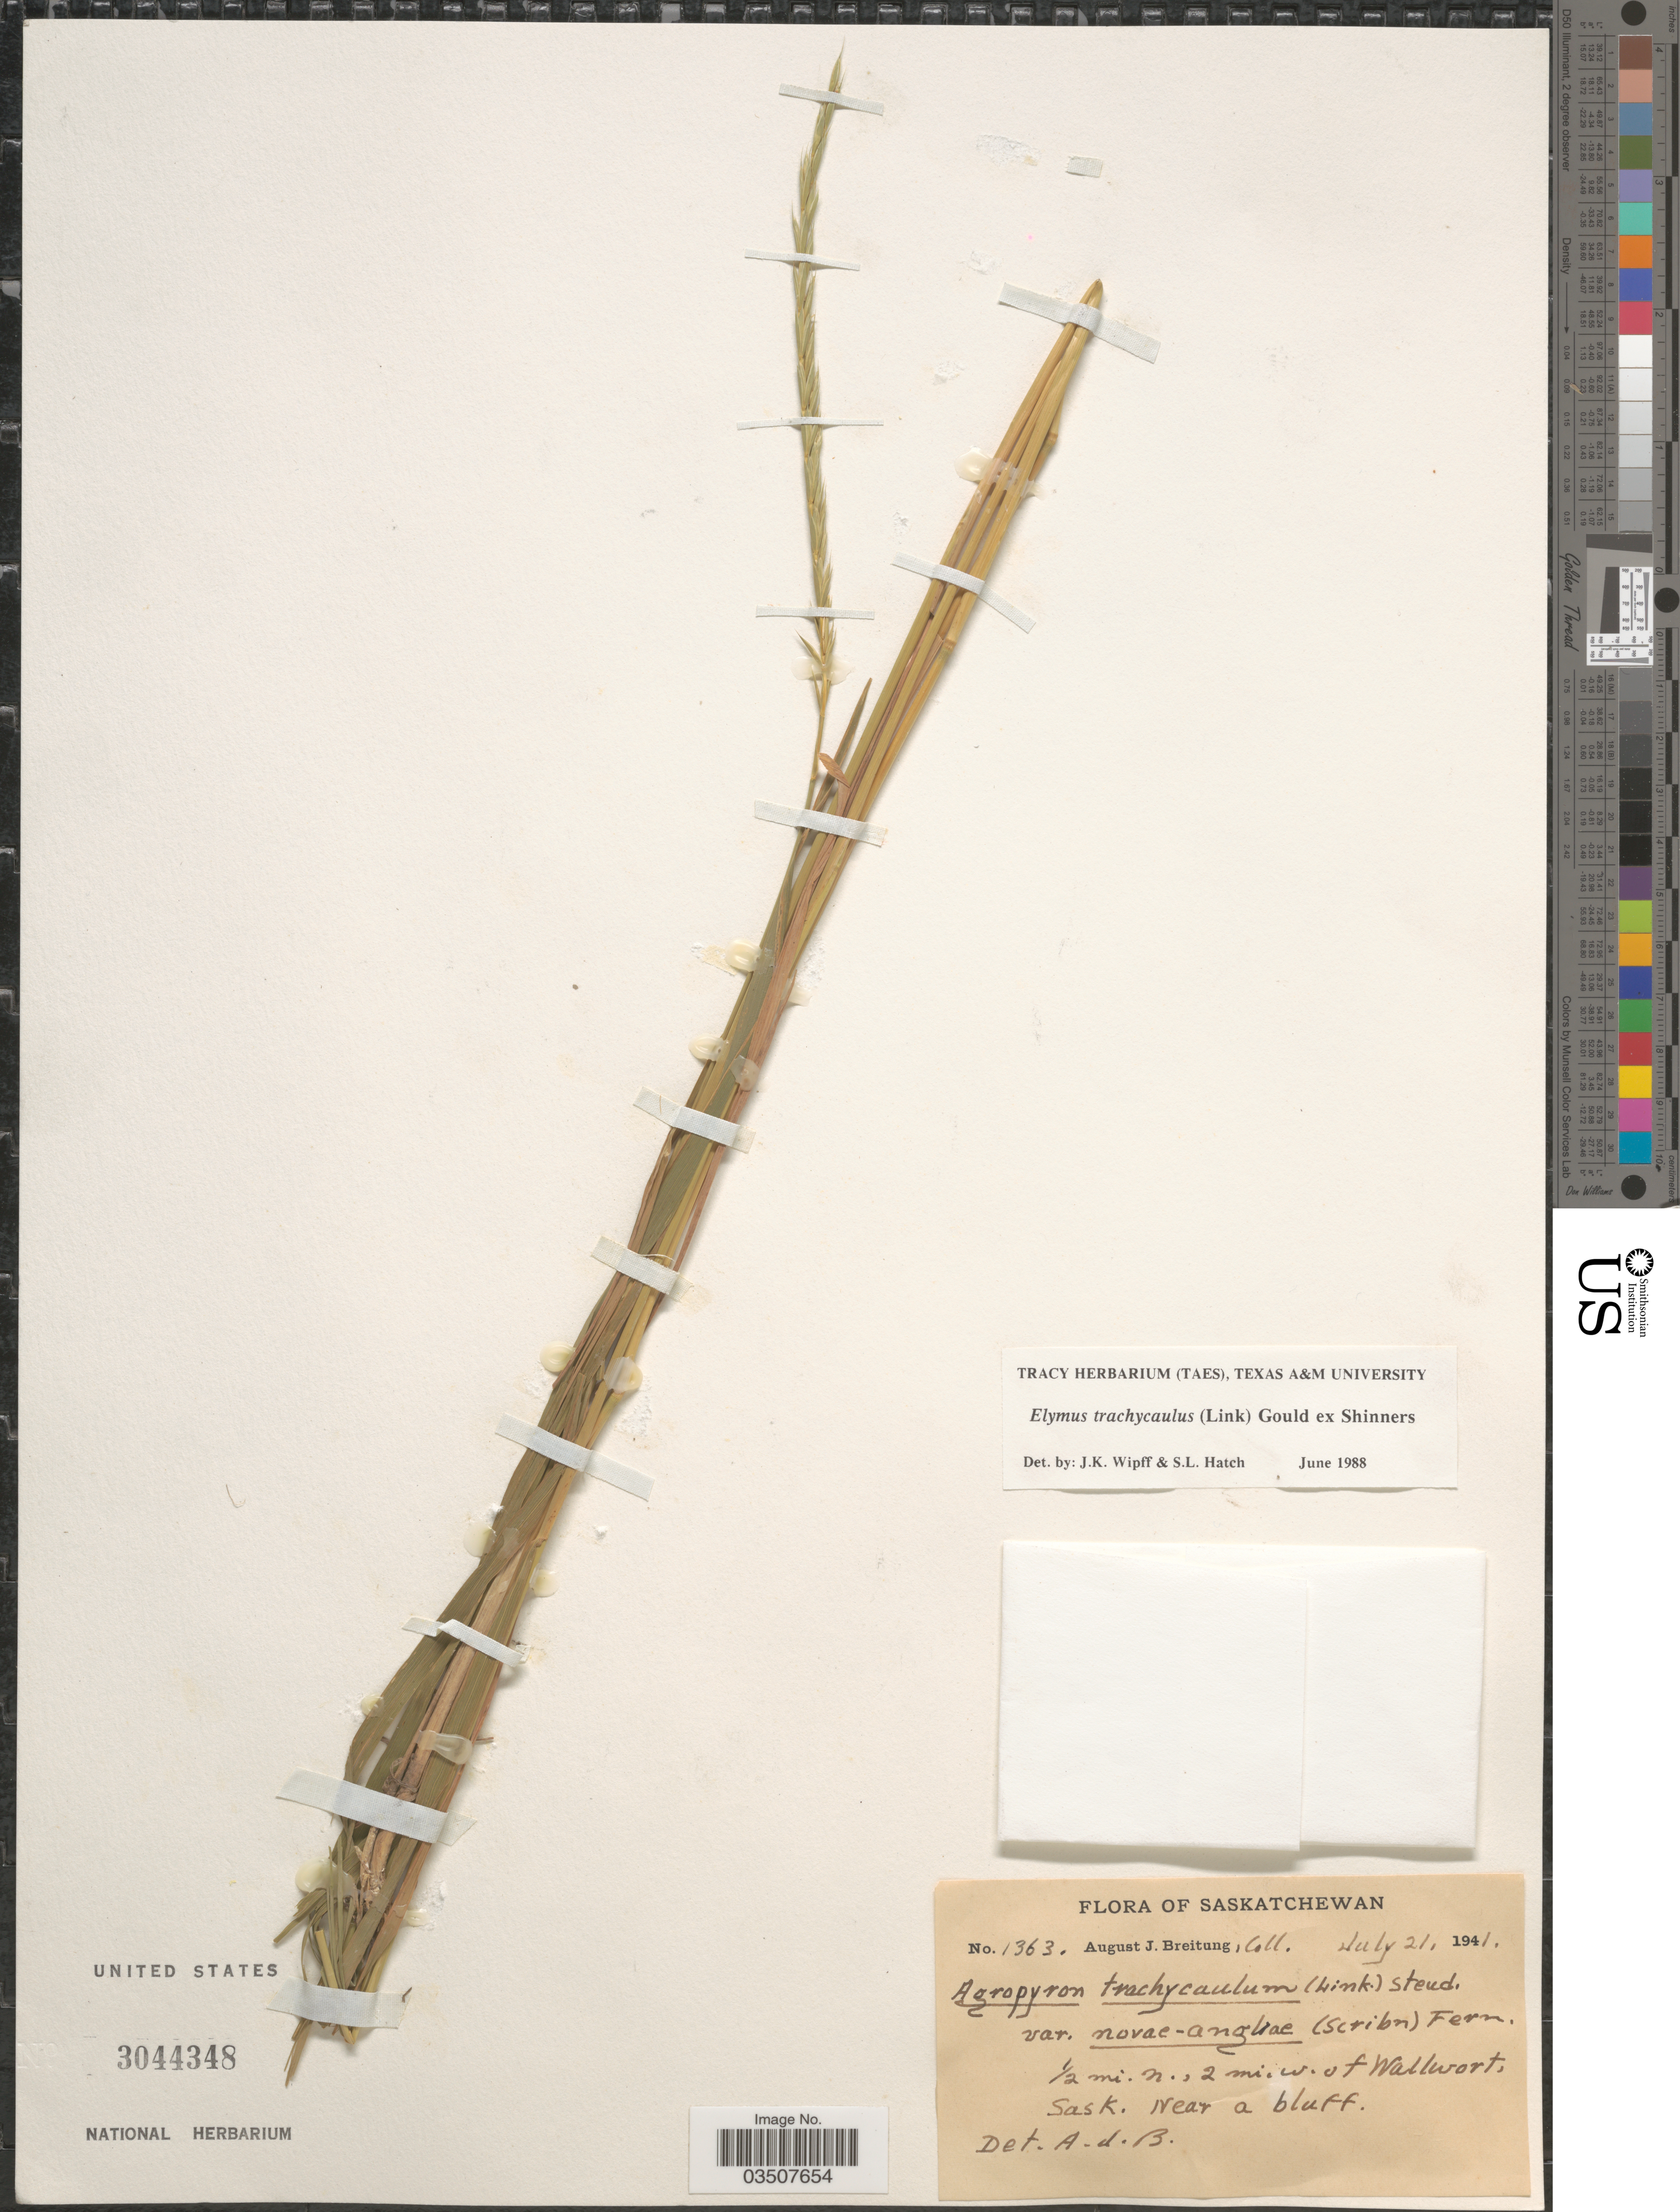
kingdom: Plantae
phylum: Tracheophyta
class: Liliopsida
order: Poales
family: Poaceae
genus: Elymus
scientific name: Elymus trachycaulus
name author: (Link) Gould ex Shinners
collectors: A. Breitung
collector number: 1363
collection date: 1941-07-21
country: Canada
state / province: Saskatchewan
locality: ½ mi. N., 2 mi. W. of Wallwort. Near a bluff.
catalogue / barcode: US 3044348